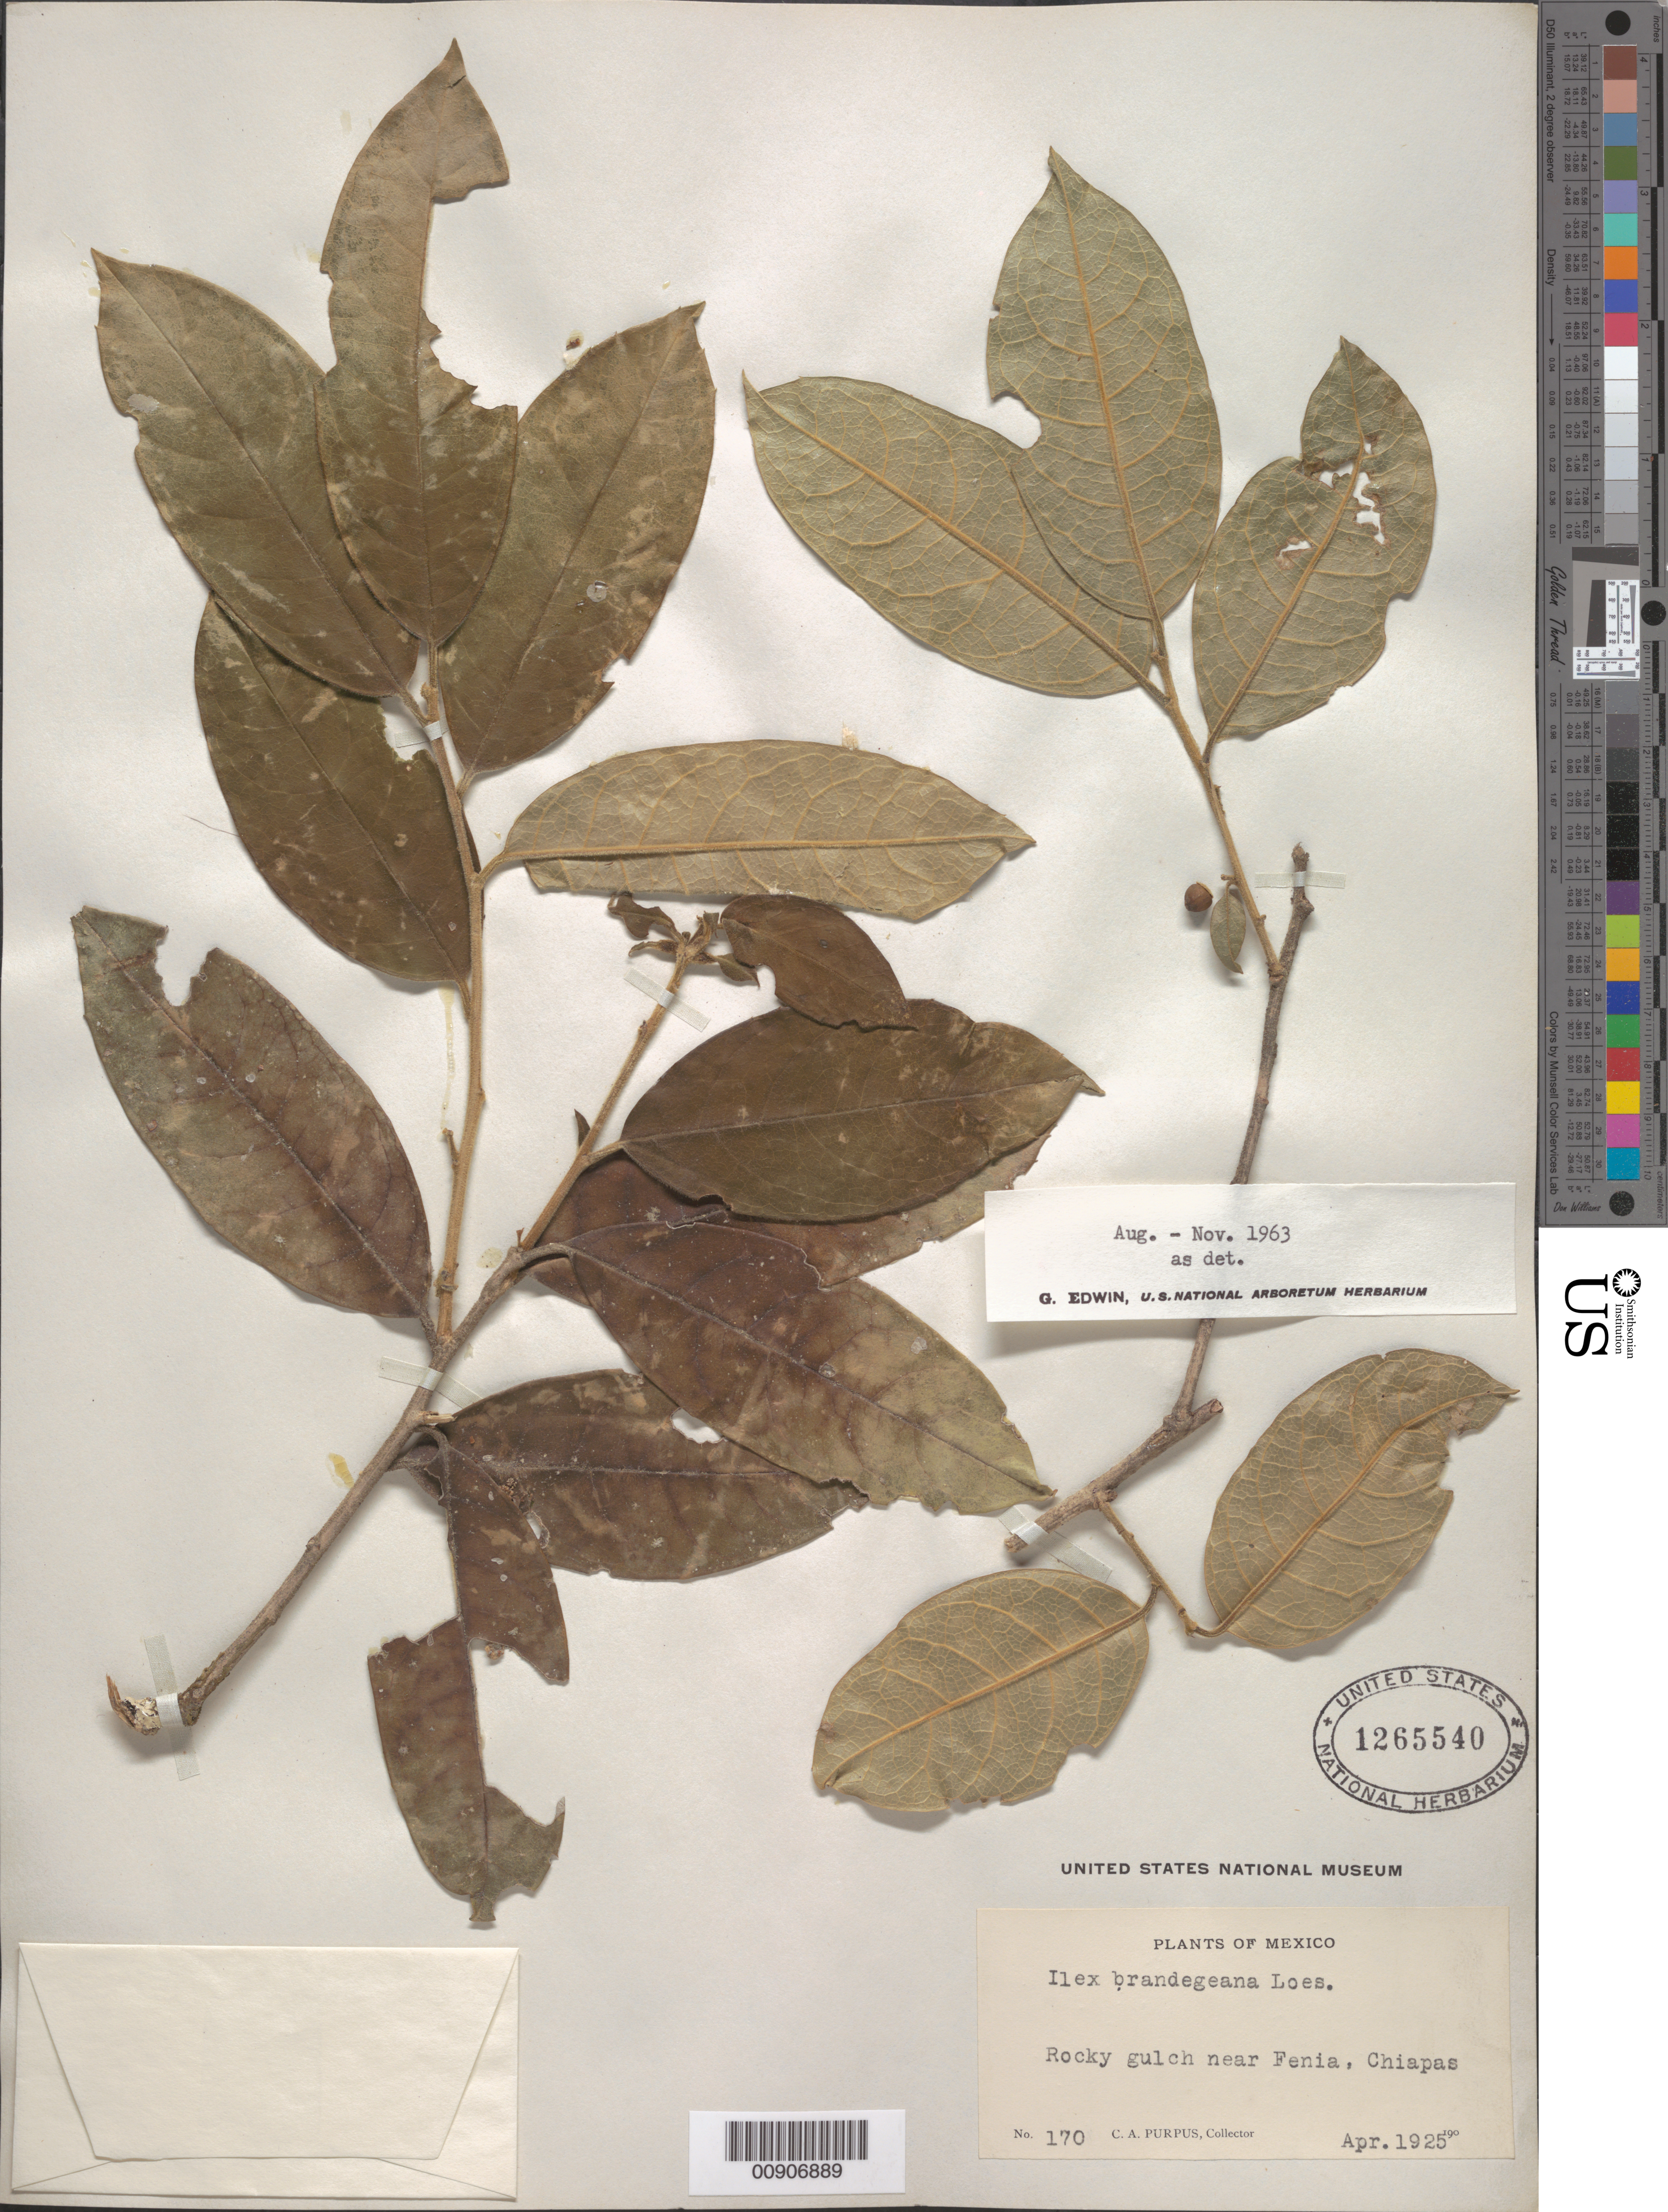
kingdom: Plantae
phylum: Tracheophyta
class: Magnoliopsida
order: Aquifoliales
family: Aquifoliaceae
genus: Ilex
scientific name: Ilex brandegeana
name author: Loes.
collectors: C. A. Purpus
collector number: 170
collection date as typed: Apr 1925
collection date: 1925-04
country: Mexico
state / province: Chiapas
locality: Near Fenia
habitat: Rocky gulch.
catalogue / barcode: US 1265540